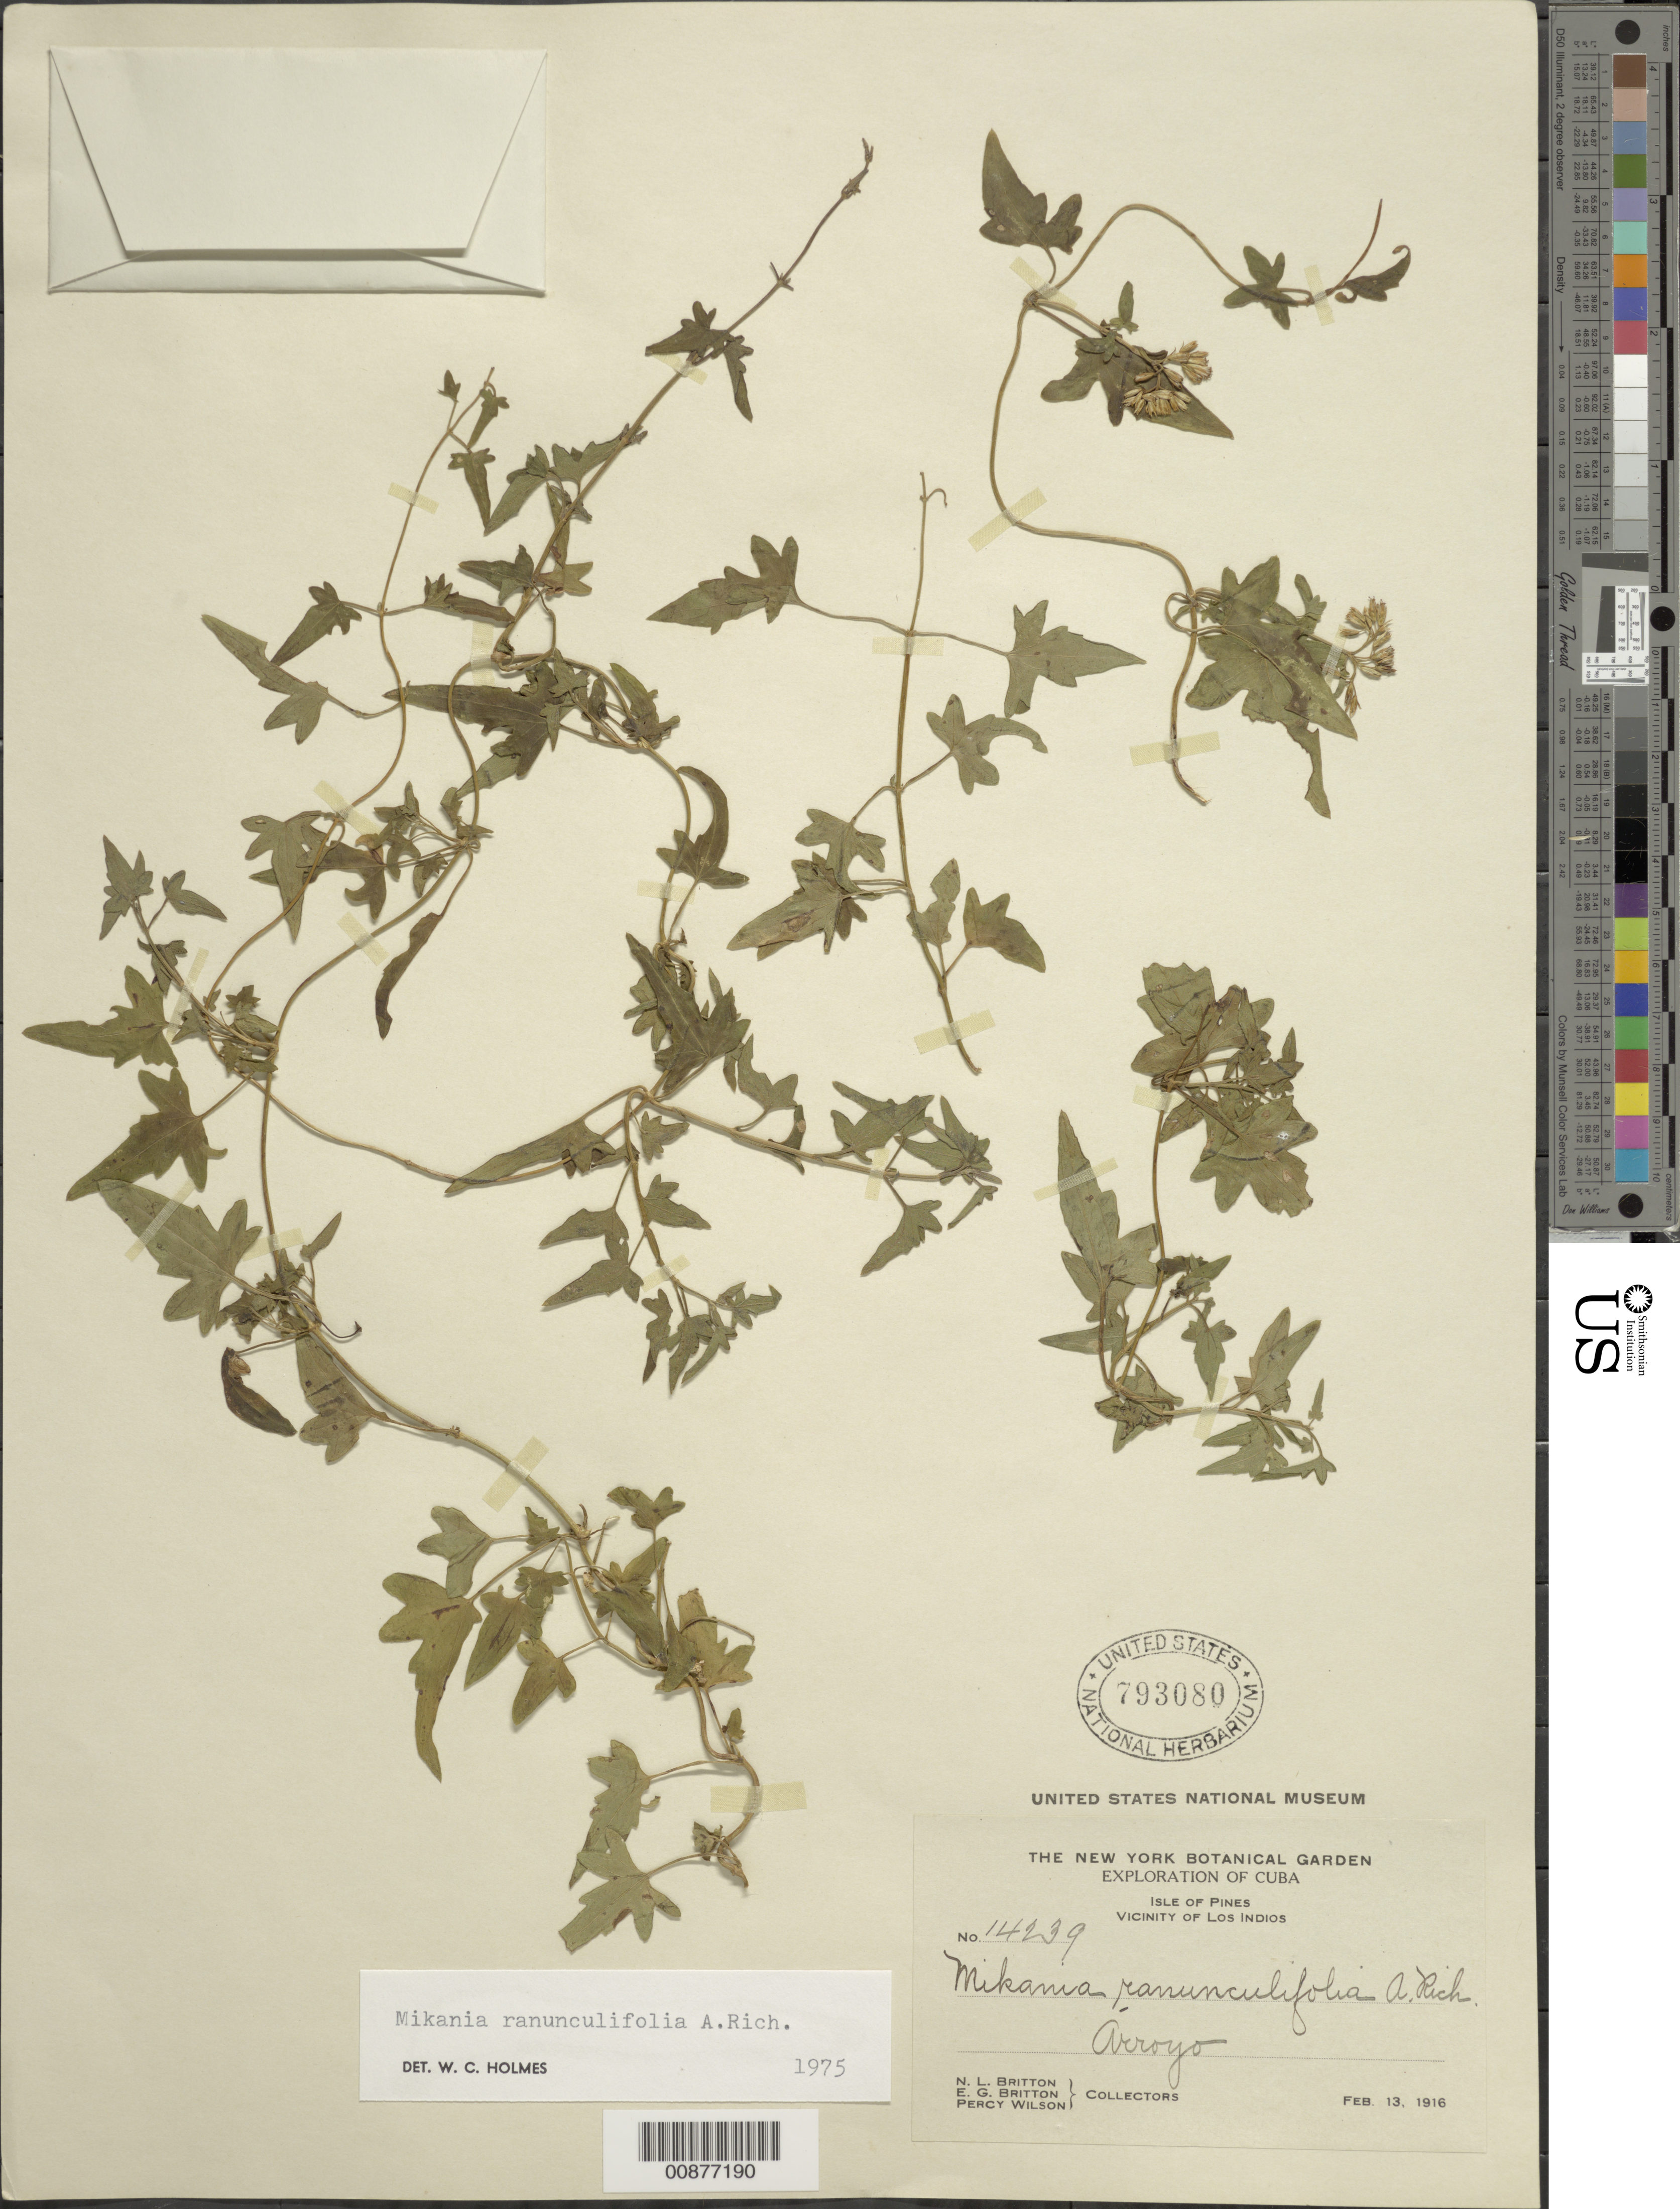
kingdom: Plantae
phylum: Tracheophyta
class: Magnoliopsida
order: Asterales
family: Asteraceae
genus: Mikania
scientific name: Mikania ranunculifolia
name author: A. Rich.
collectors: N. Britton, E. G. Britton & P. Wilson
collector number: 14239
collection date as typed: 13 Feb 1916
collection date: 1916-02-13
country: Cuba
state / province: Isla de La Juventud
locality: Vicinity of Los Indios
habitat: Arroyo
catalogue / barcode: US 793080